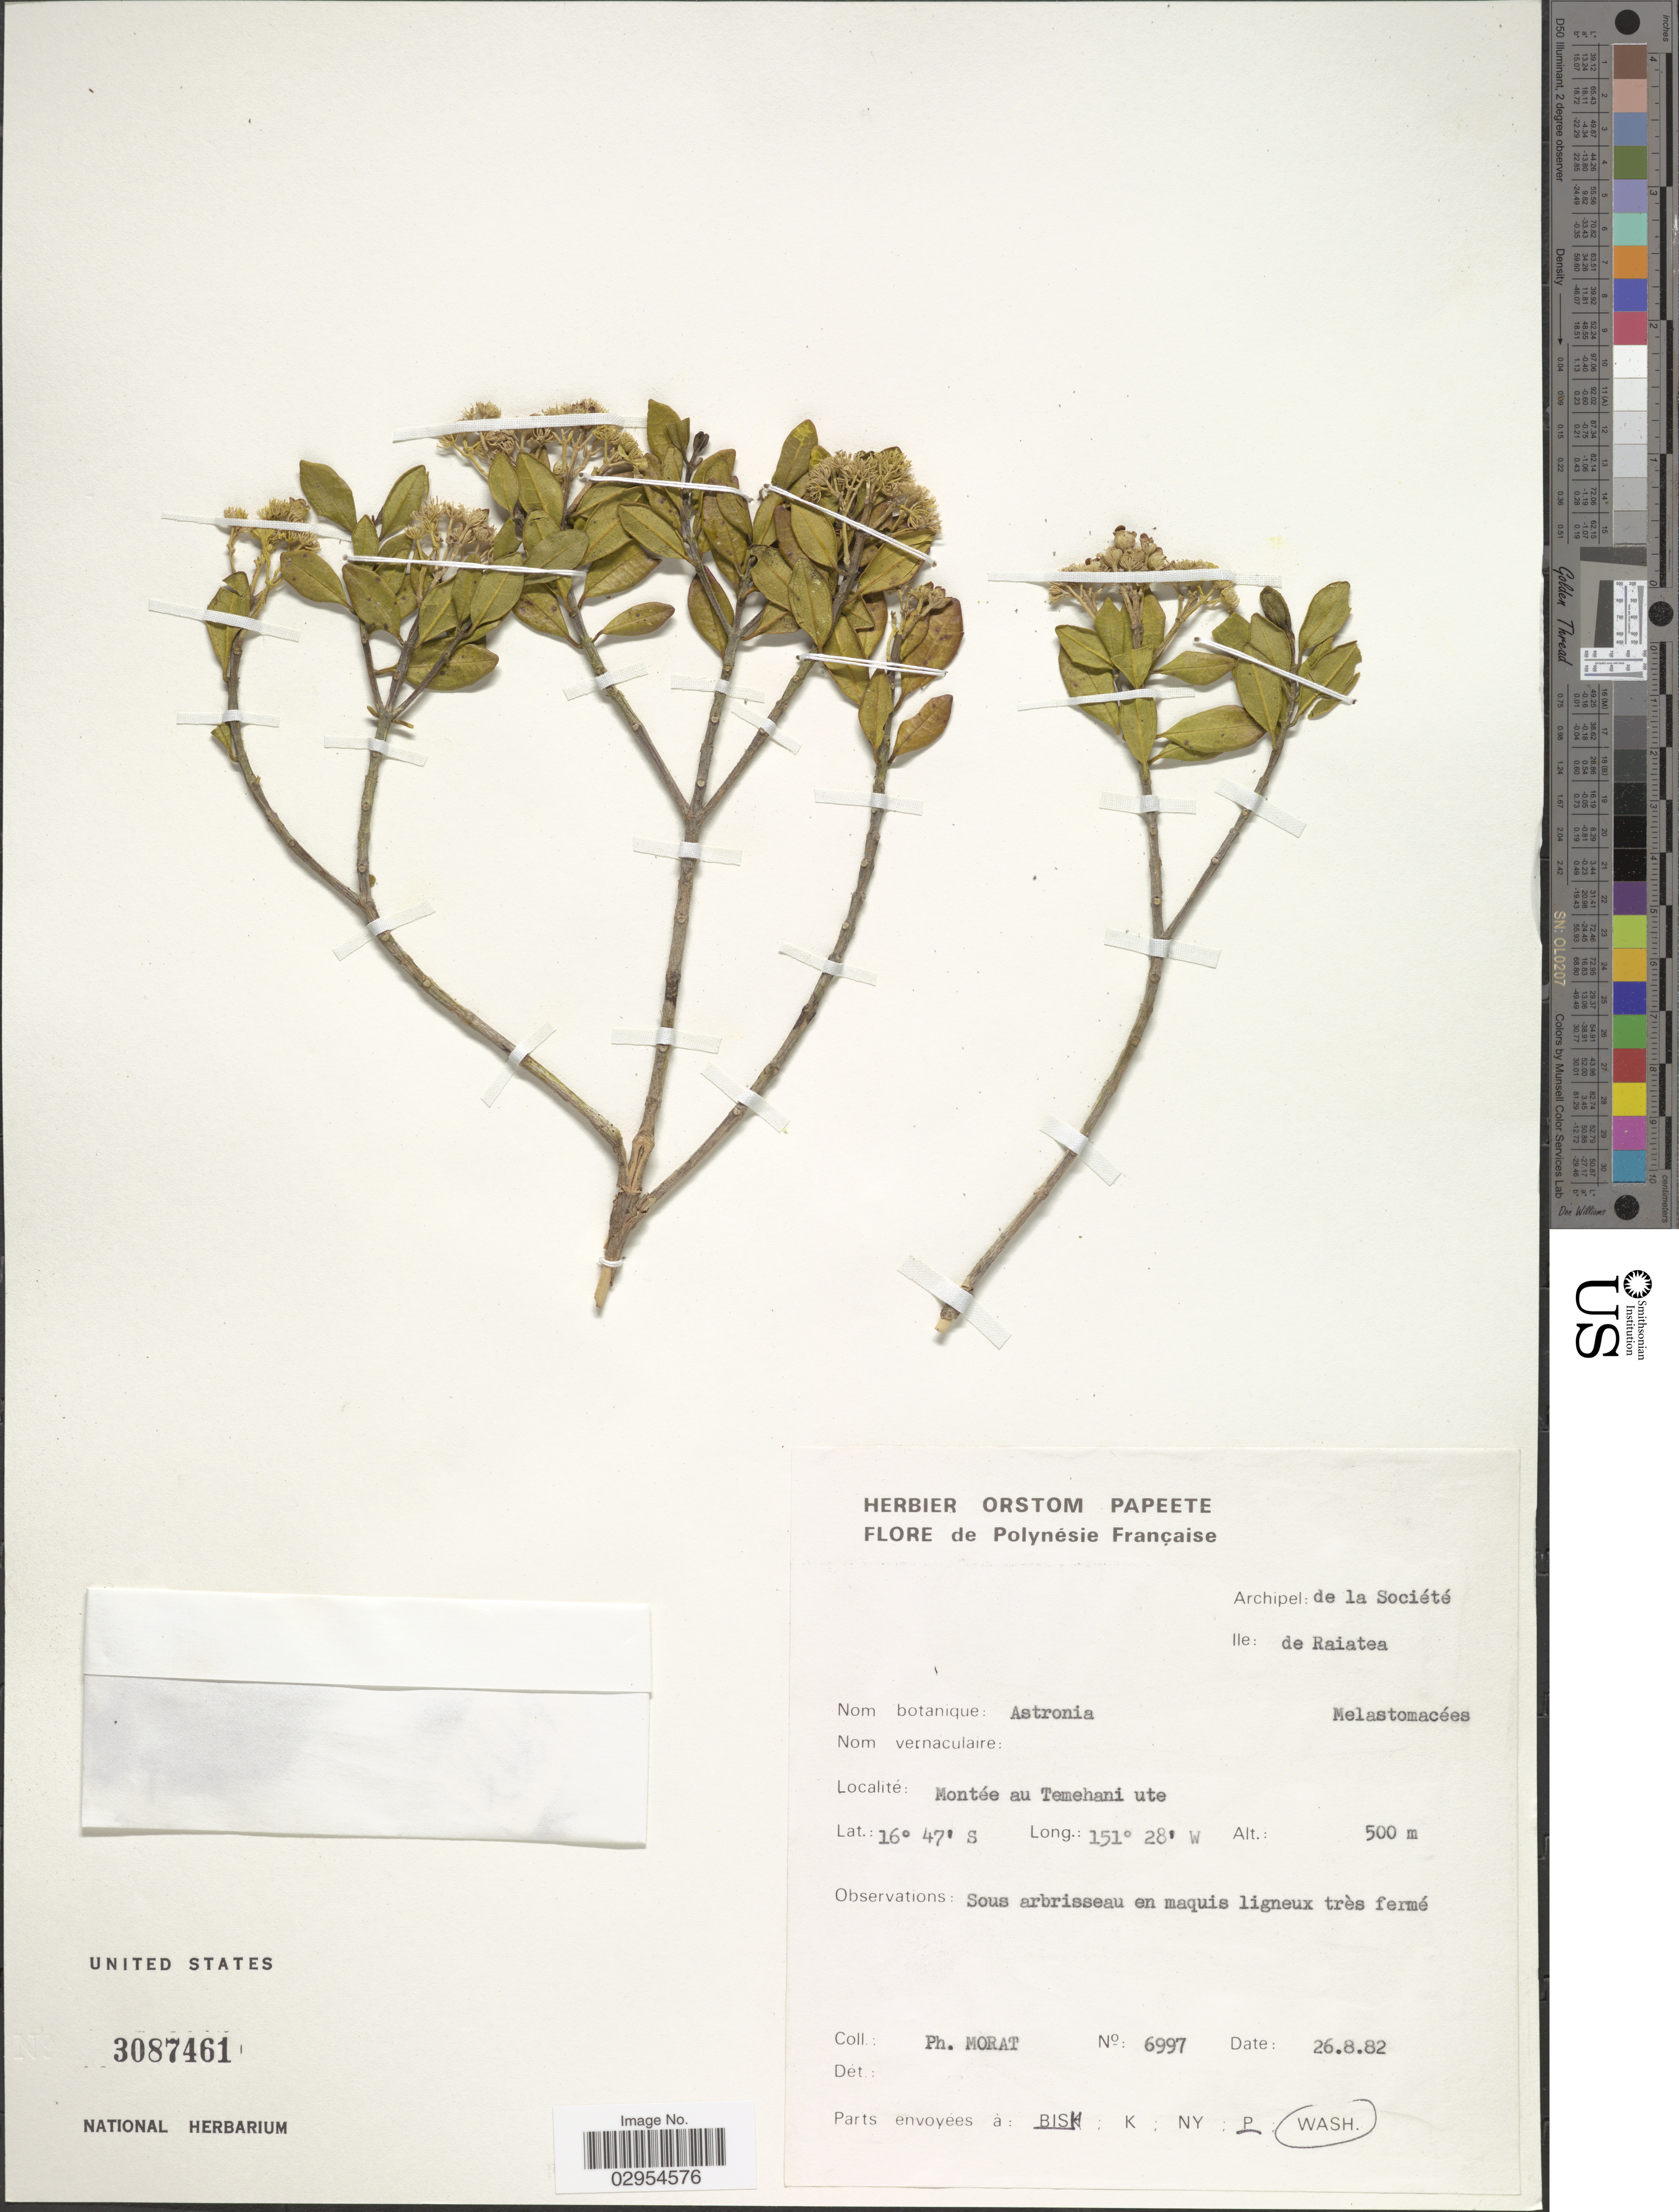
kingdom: Plantae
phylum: Tracheophyta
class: Magnoliopsida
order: Myrtales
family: Melastomataceae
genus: Astronia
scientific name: Astronia sp.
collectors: P. Morat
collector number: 6997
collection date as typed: Transcribed d/m/y: 26/8/82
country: French Polynesia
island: Raiatea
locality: Polynésie Française. Archipel: de la Société. Ile: de Raiatea. Montée au Temehani ute.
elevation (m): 500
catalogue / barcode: US 3087461